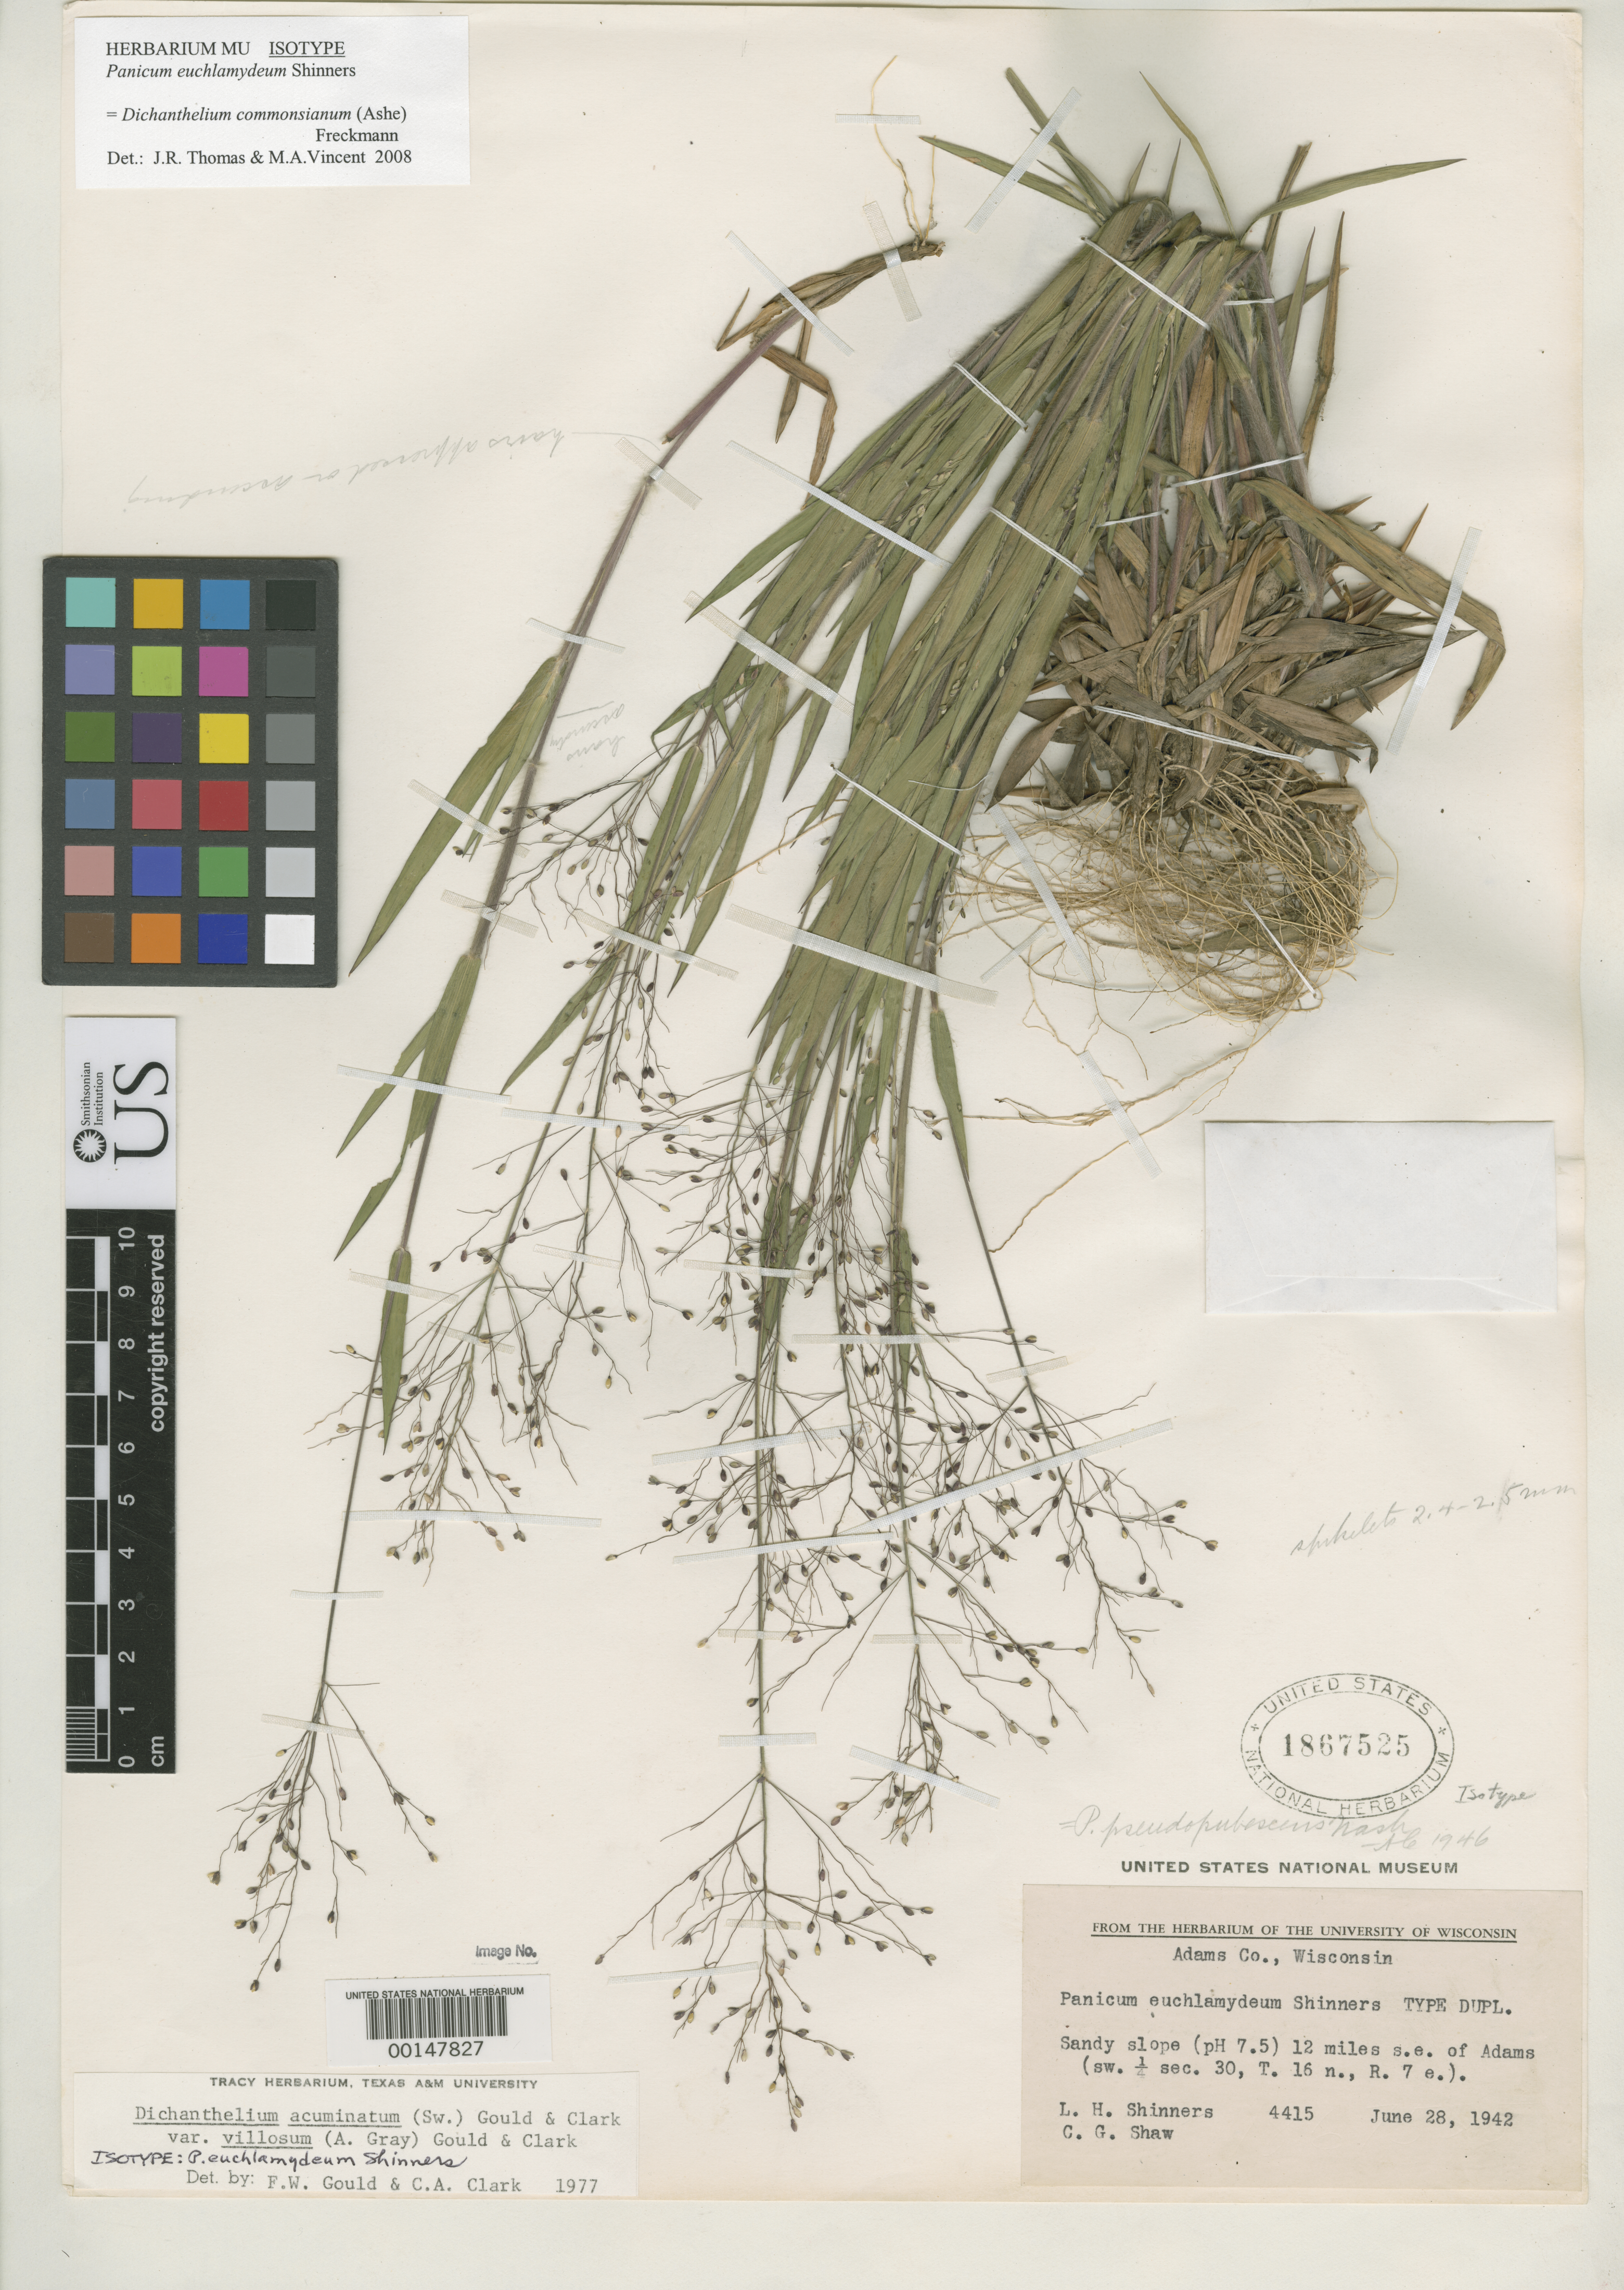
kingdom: Plantae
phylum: Tracheophyta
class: Liliopsida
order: Poales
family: Poaceae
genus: Panicum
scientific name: Panicum euchlamydeum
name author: Shinners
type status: Isotype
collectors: L. H. Shinners & C. G. Shaw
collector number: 4415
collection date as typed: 28 Jun 1942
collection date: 1942-06-28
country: United States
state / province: Wisconsin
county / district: Adams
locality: Southeast Adams.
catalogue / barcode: US 1867525